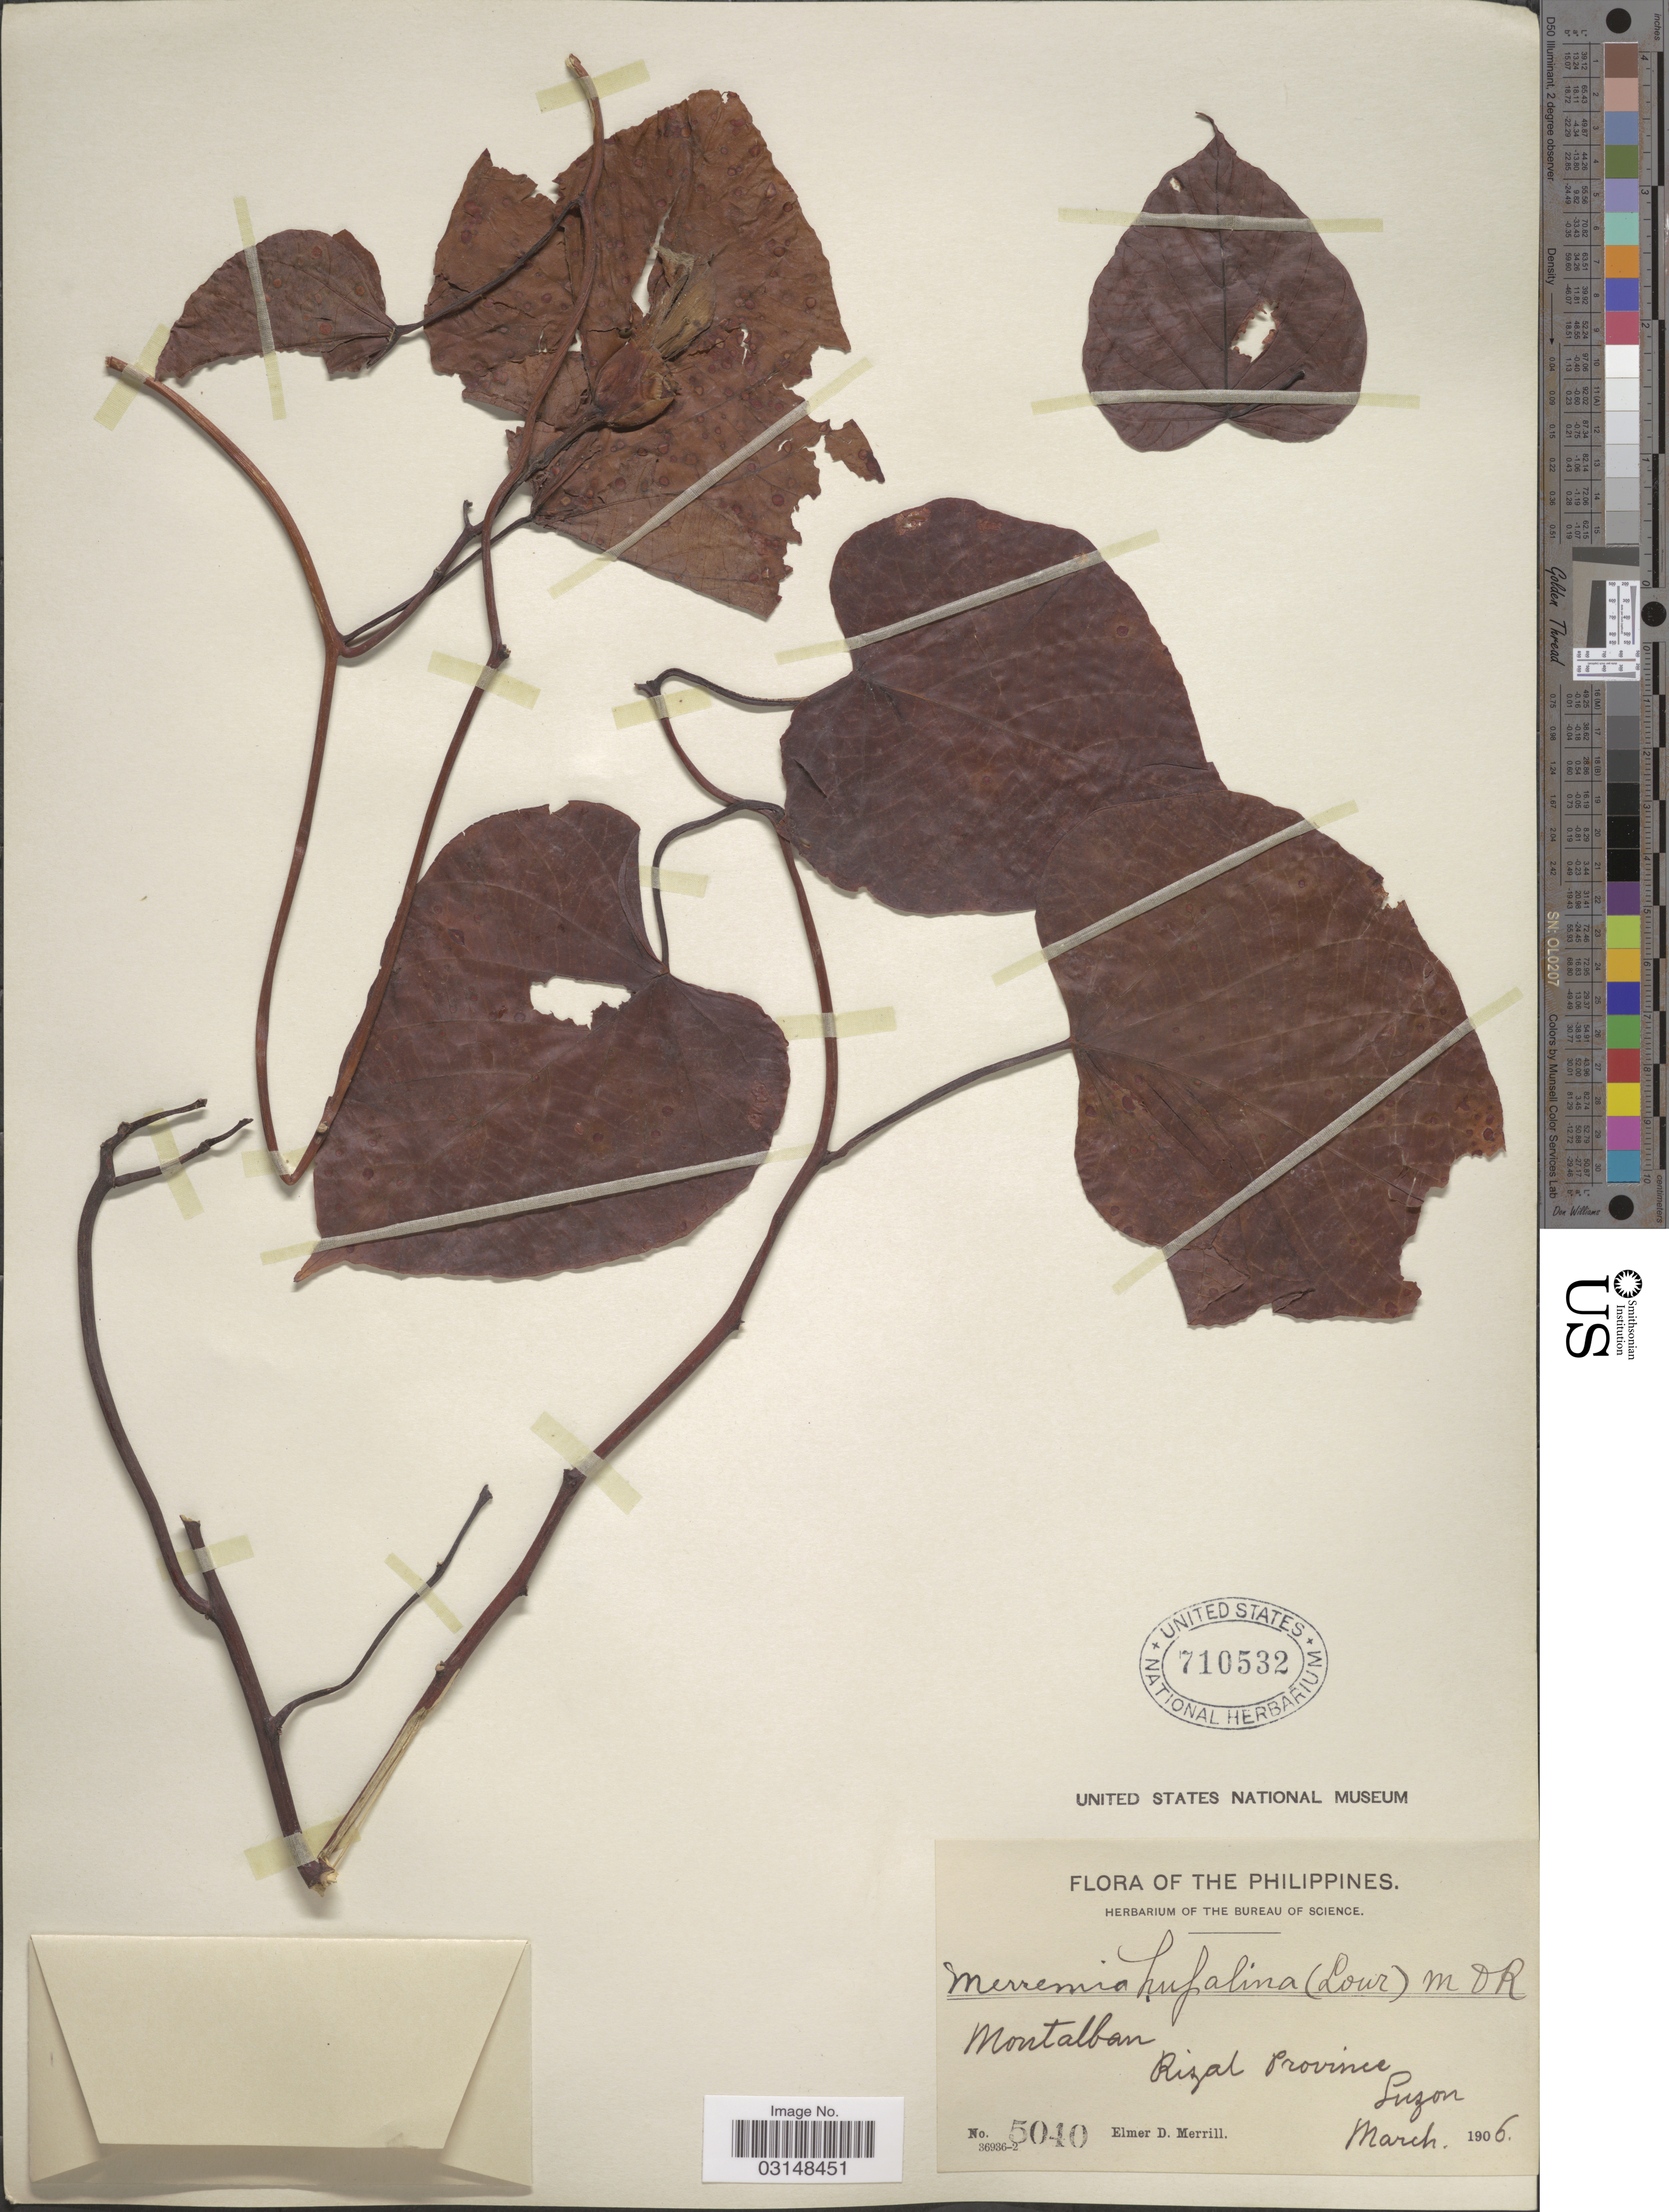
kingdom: Plantae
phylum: Tracheophyta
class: Magnoliopsida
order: Solanales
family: Convolvulaceae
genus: Operculina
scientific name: Operculina riedeliana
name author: (Oliv.) Ooststr.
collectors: E. D. Merrill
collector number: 5040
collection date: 1906-03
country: Philippines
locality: Montalban, Rizal Province, Luzon.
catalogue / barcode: US 710532